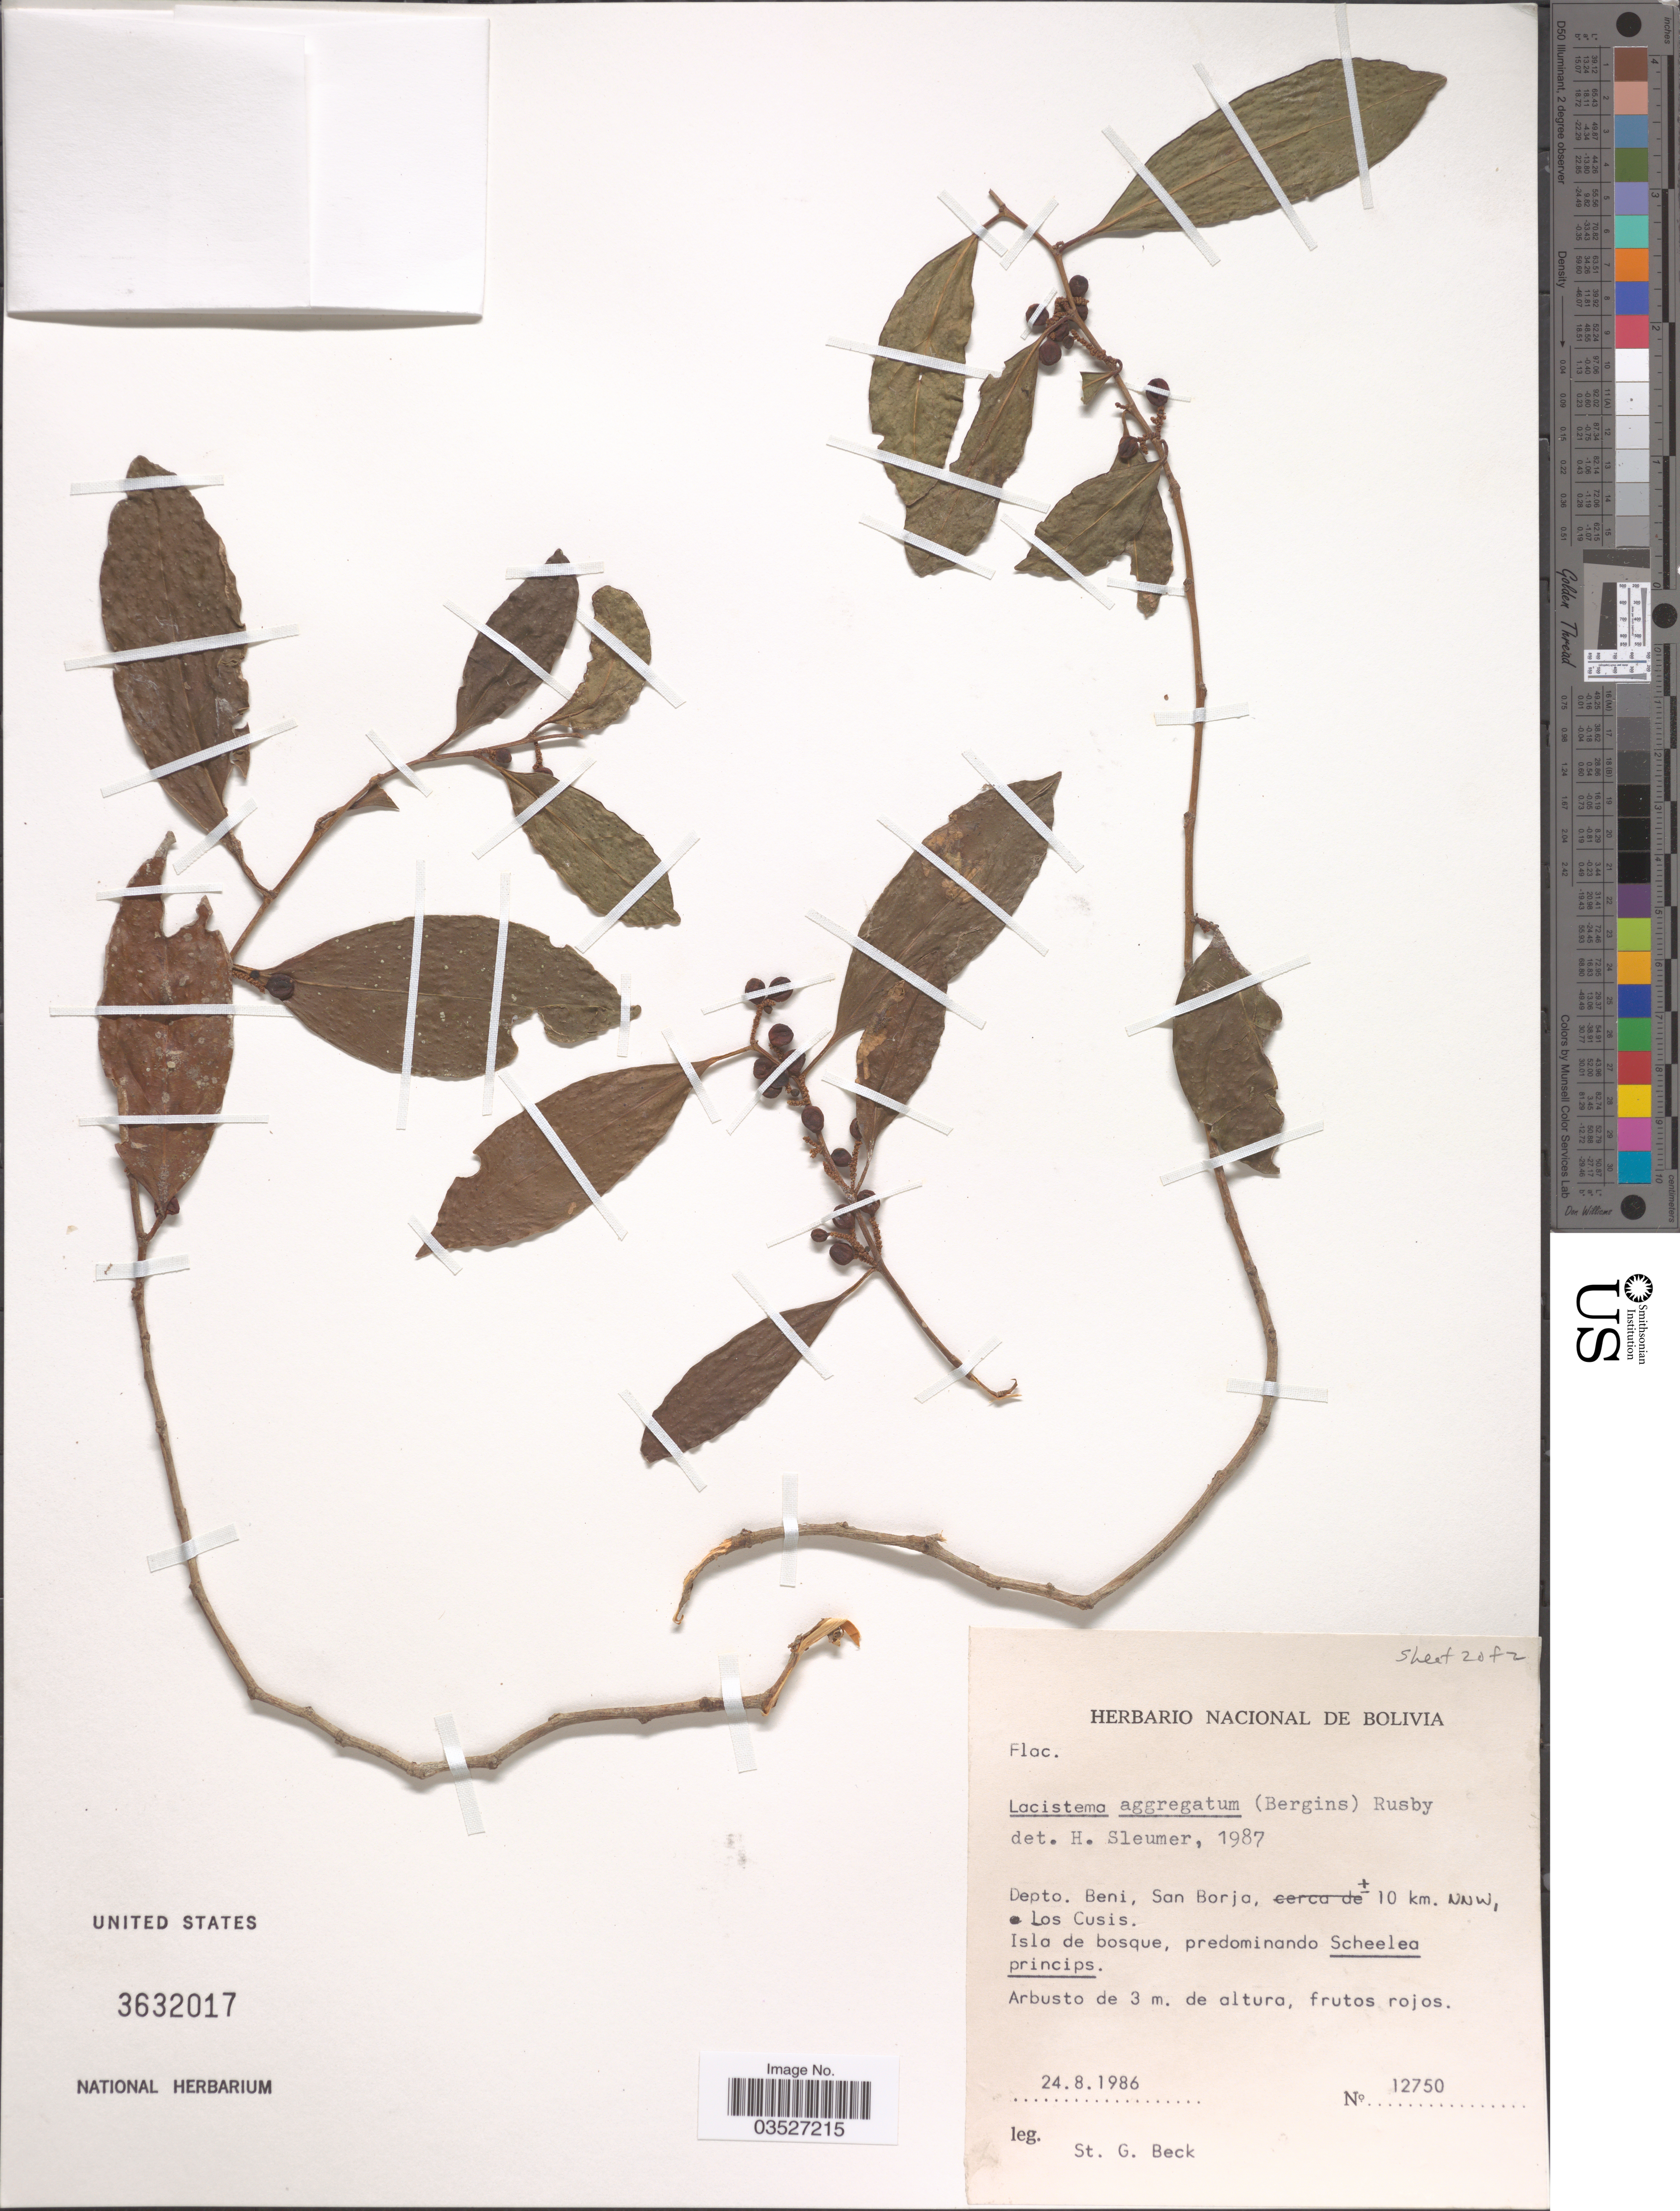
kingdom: Plantae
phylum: Tracheophyta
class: Magnoliopsida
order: Malpighiales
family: Lacistemataceae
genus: Lacistema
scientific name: Lacistema aggregatum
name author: (P.J. Bergius) Rusby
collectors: S. G. Beck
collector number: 12750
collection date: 1986-08-24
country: Bolivia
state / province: Beni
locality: Depto. Beni, San Borja, ± 10 km. NNW, Los Cusis.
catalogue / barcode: US 3632017